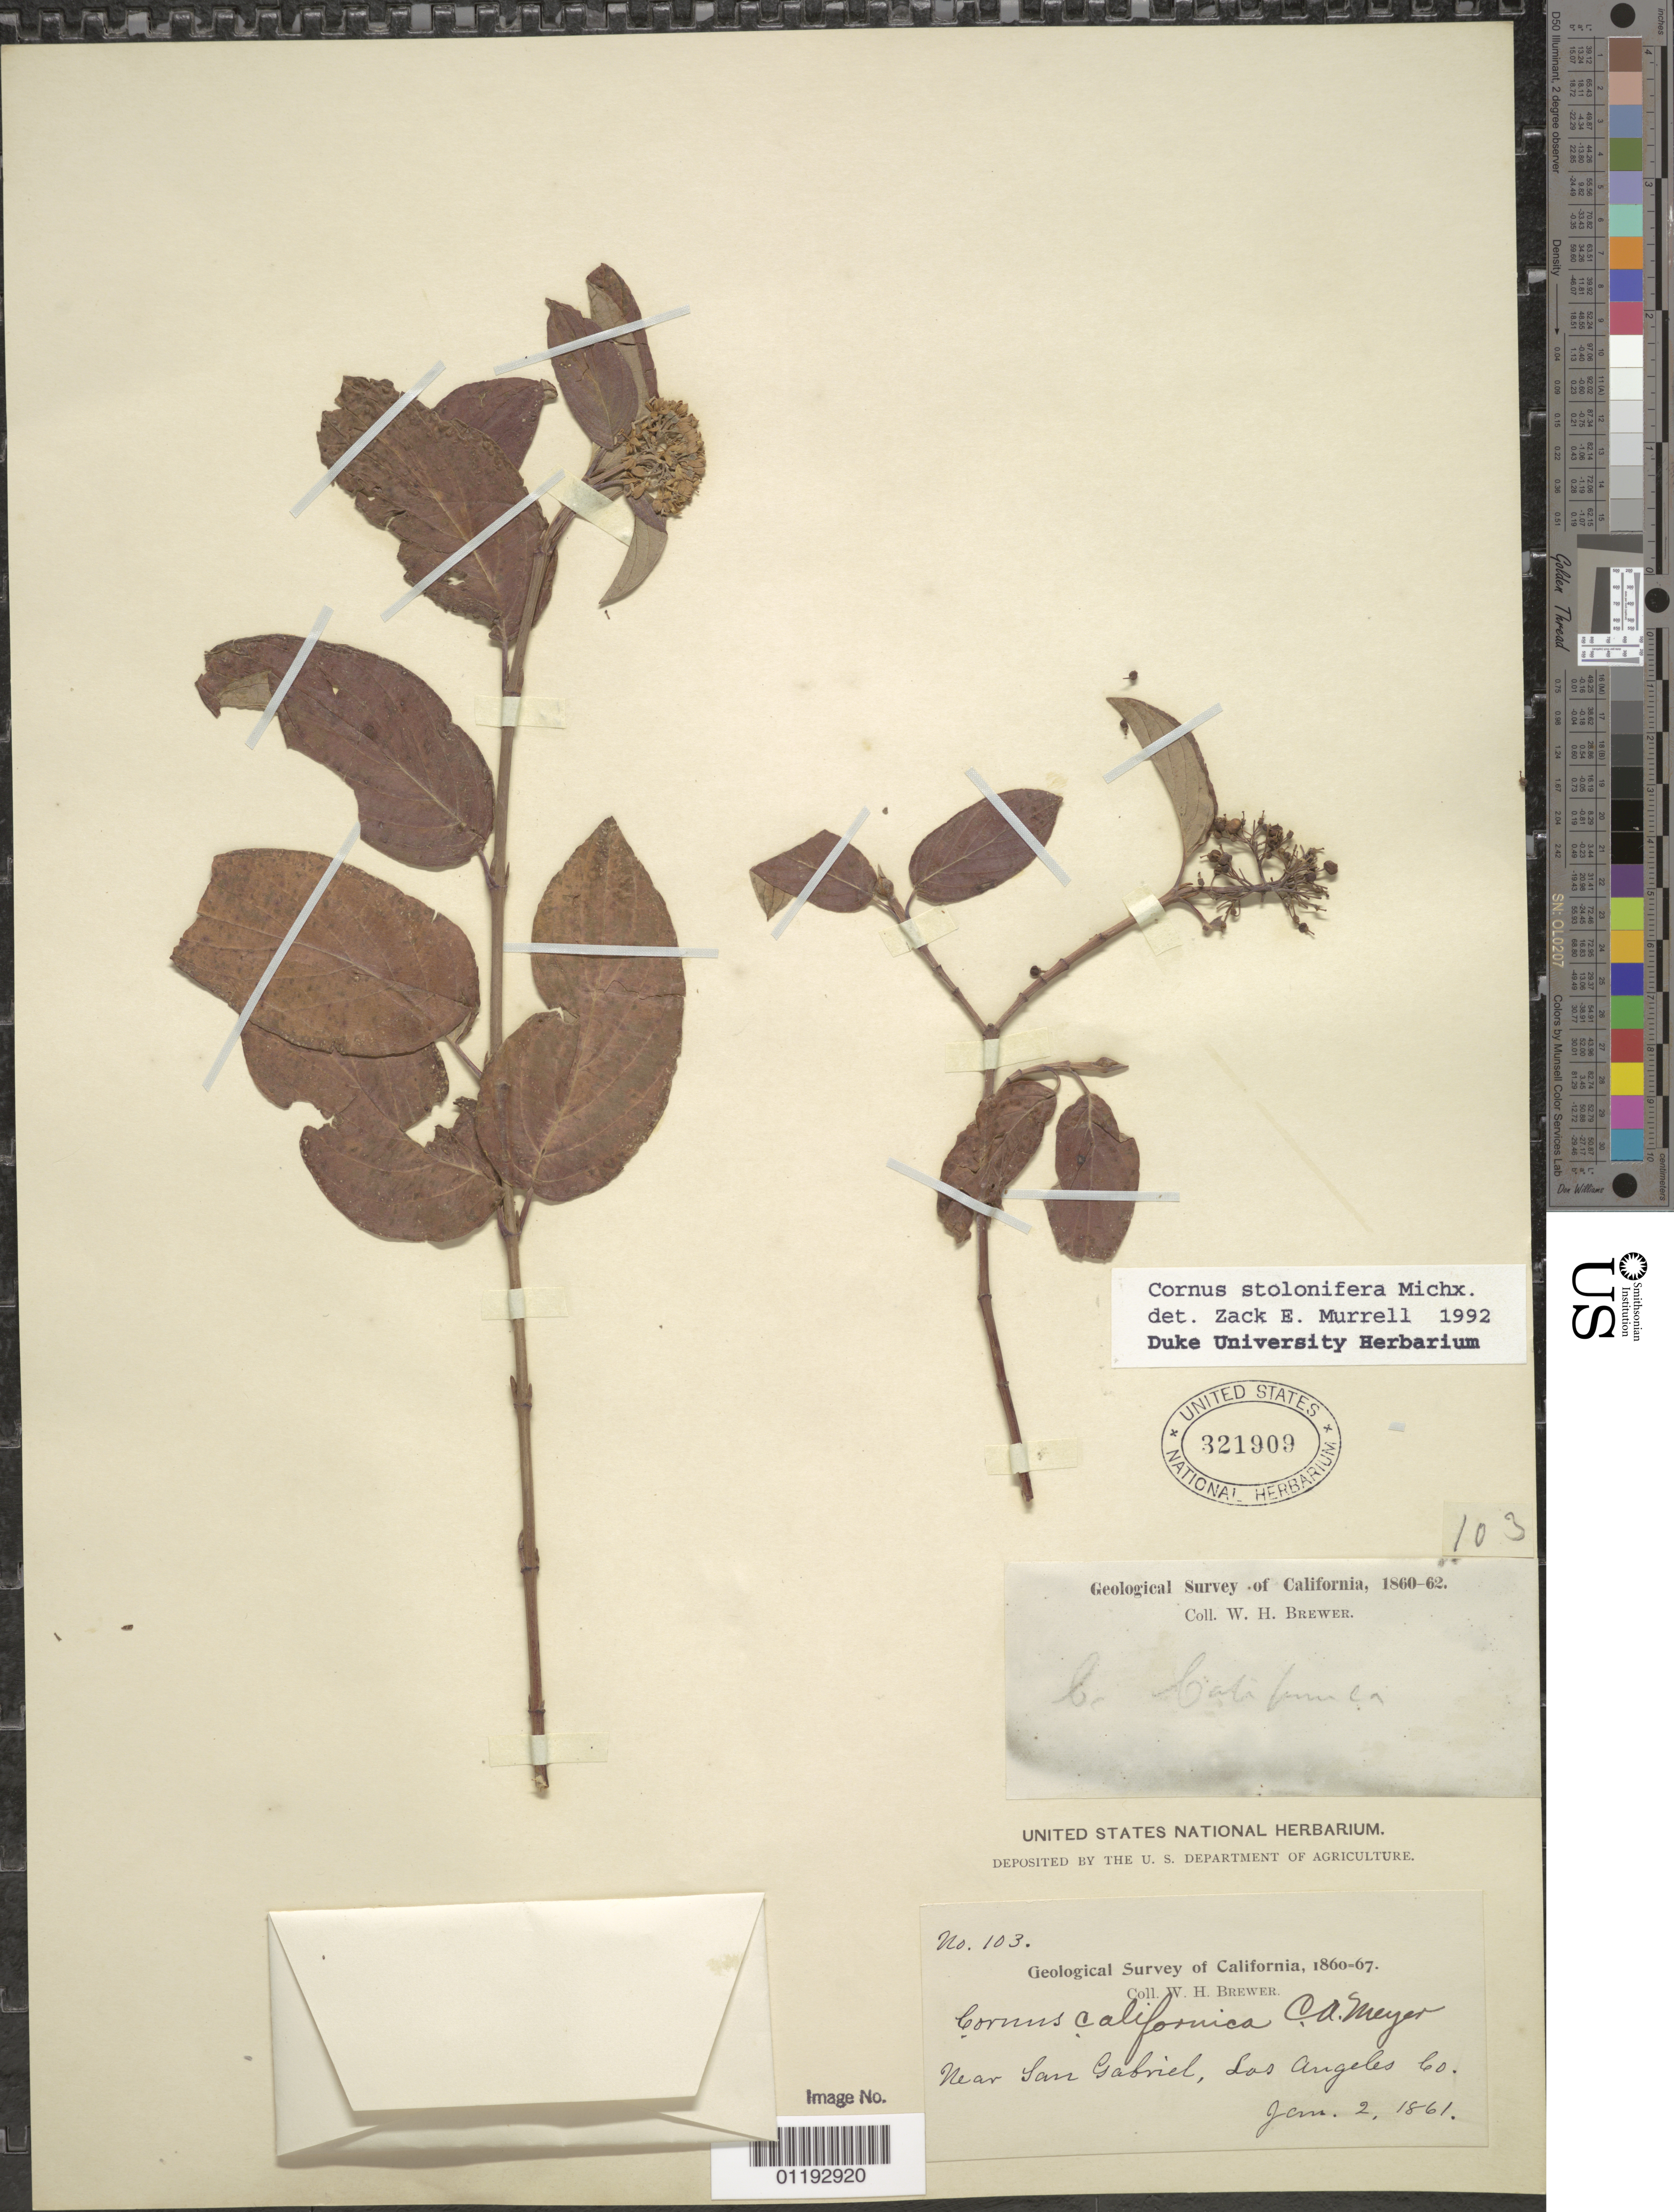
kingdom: Plantae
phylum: Tracheophyta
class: Magnoliopsida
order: Cornales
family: Cornaceae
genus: Cornus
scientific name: Cornus stolonifera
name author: Michx.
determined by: Murrell, Z. E.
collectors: W. H. Brewer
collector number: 103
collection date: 1861-01-02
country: United States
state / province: California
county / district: Los Angeles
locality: near San Gabriel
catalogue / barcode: US 321909